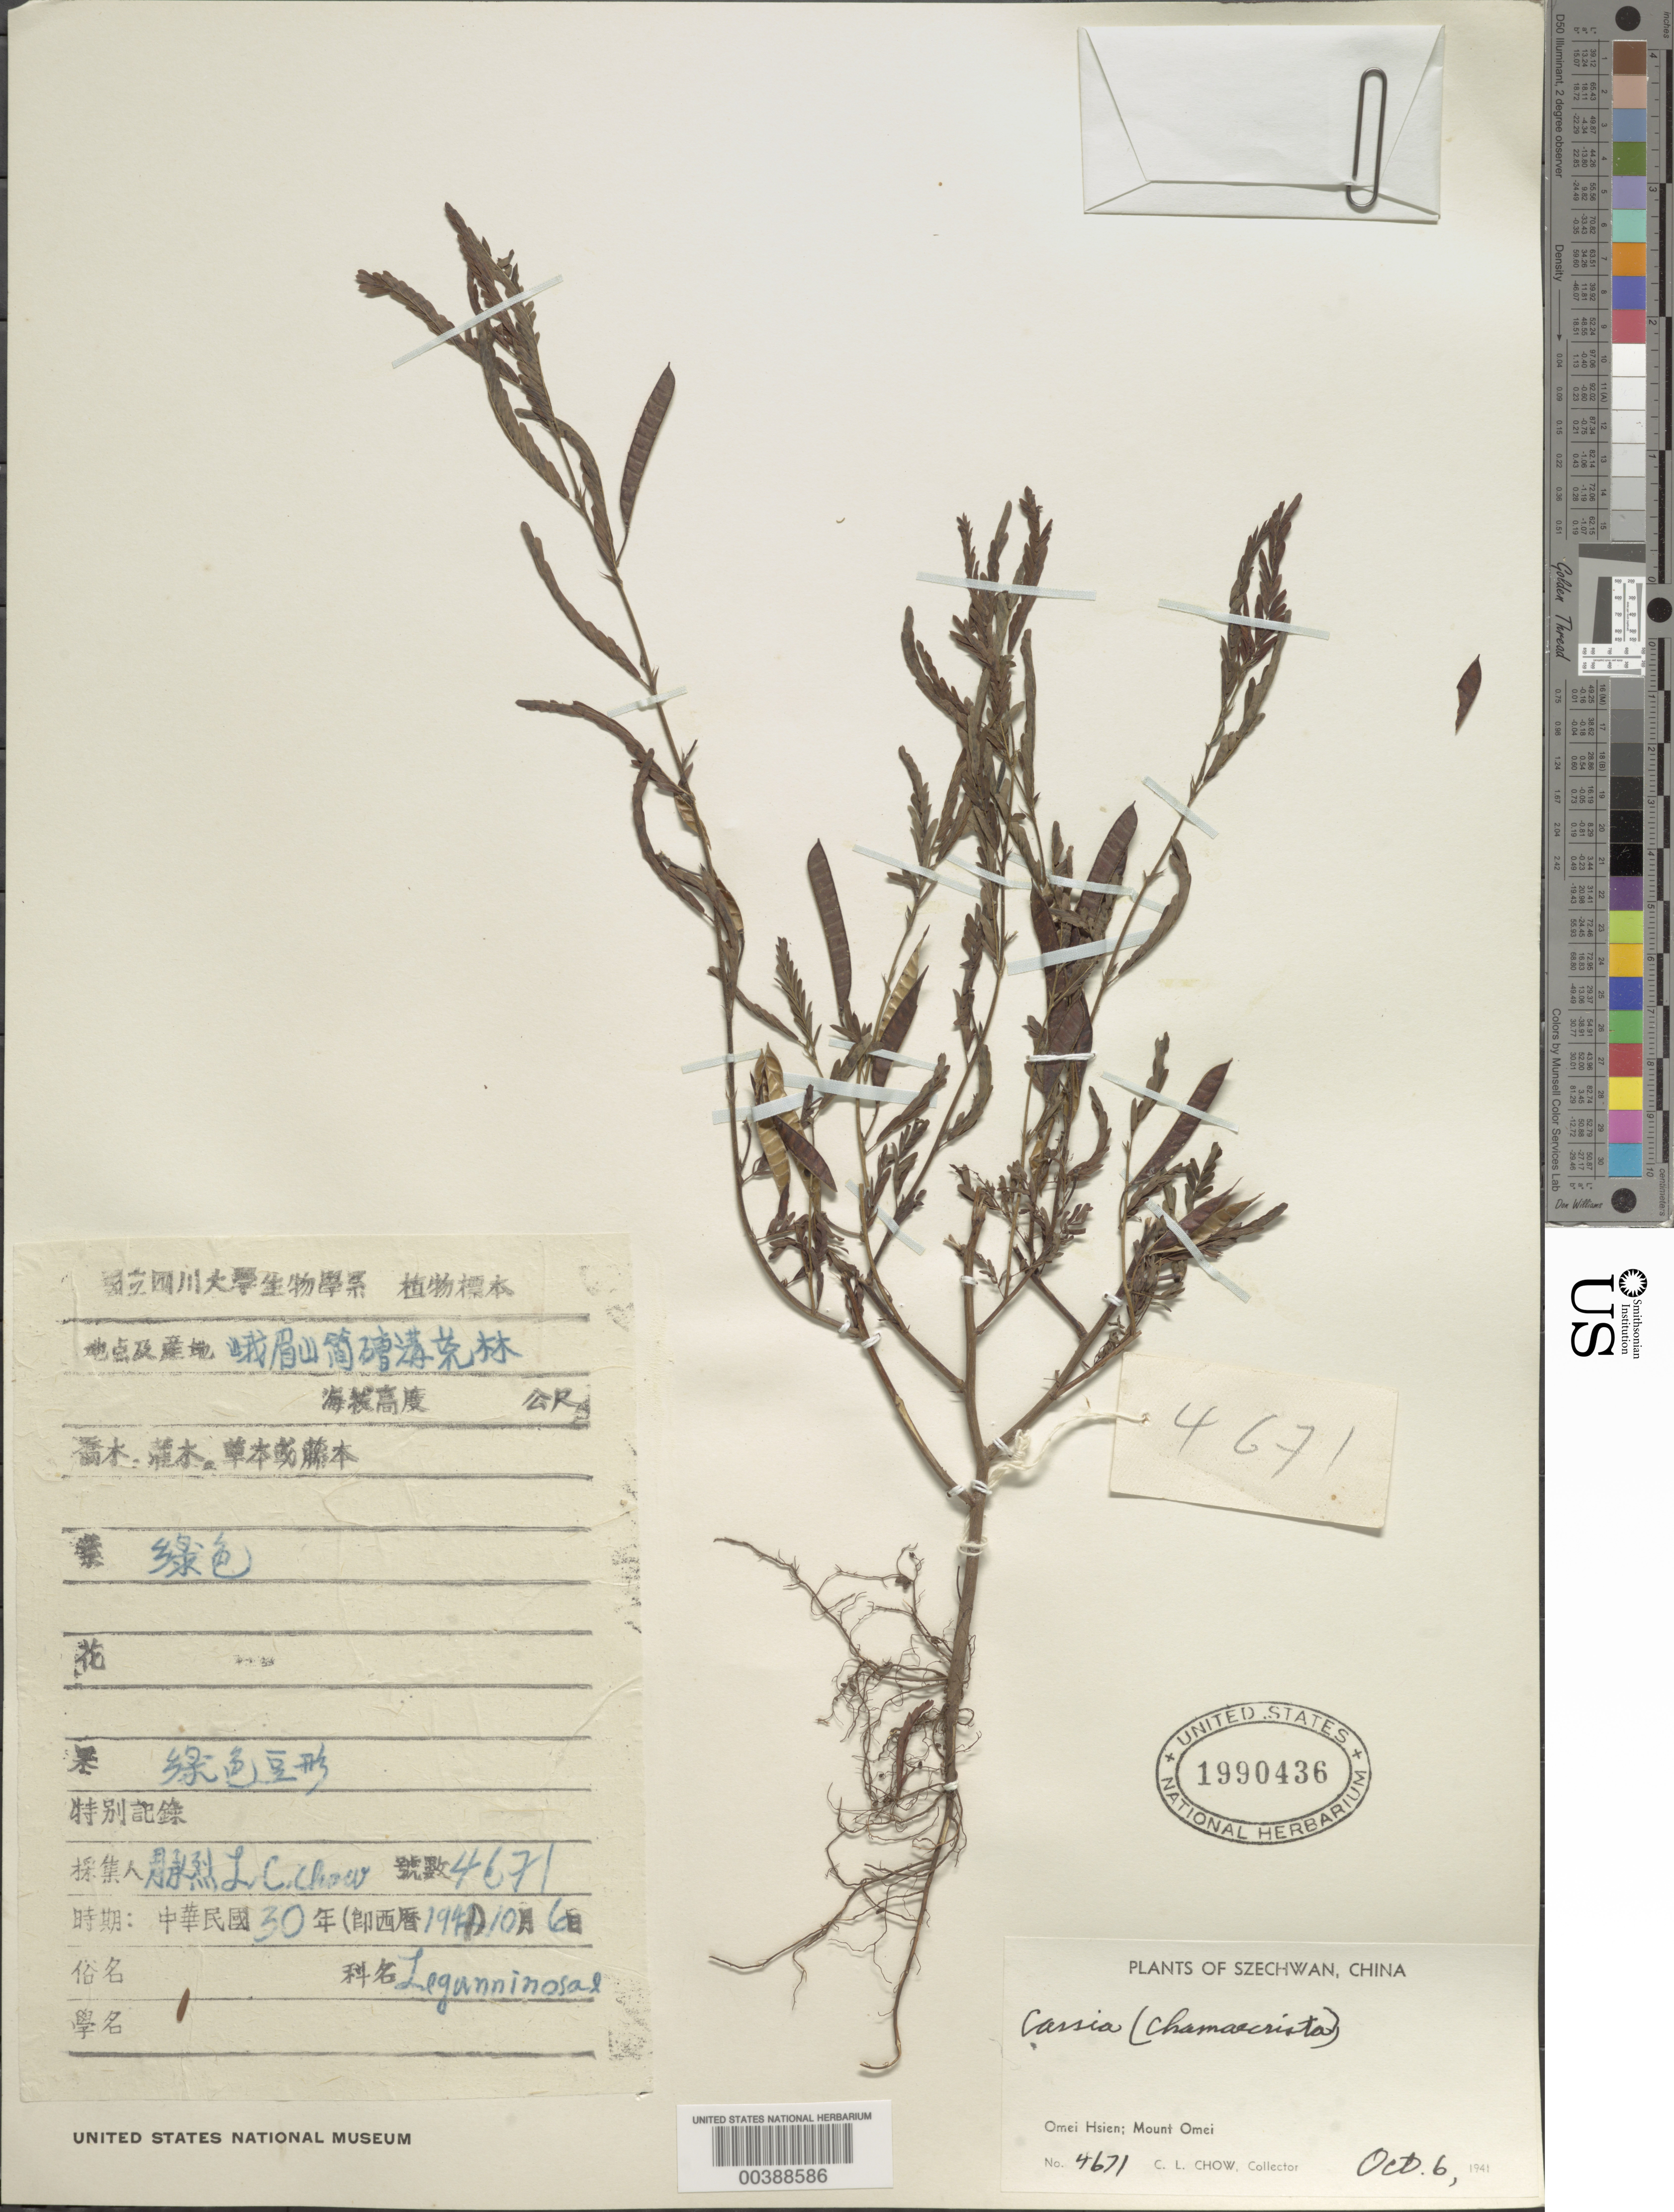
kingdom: Plantae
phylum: Tracheophyta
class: Magnoliopsida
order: Fabales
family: Fabaceae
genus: Chamaecrista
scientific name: Chamaecrista mimosoides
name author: (L.) Greene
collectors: C. Chow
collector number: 4671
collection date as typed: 06 Oct 1941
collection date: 1941-10-06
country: China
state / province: Sichuan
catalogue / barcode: US 1990436